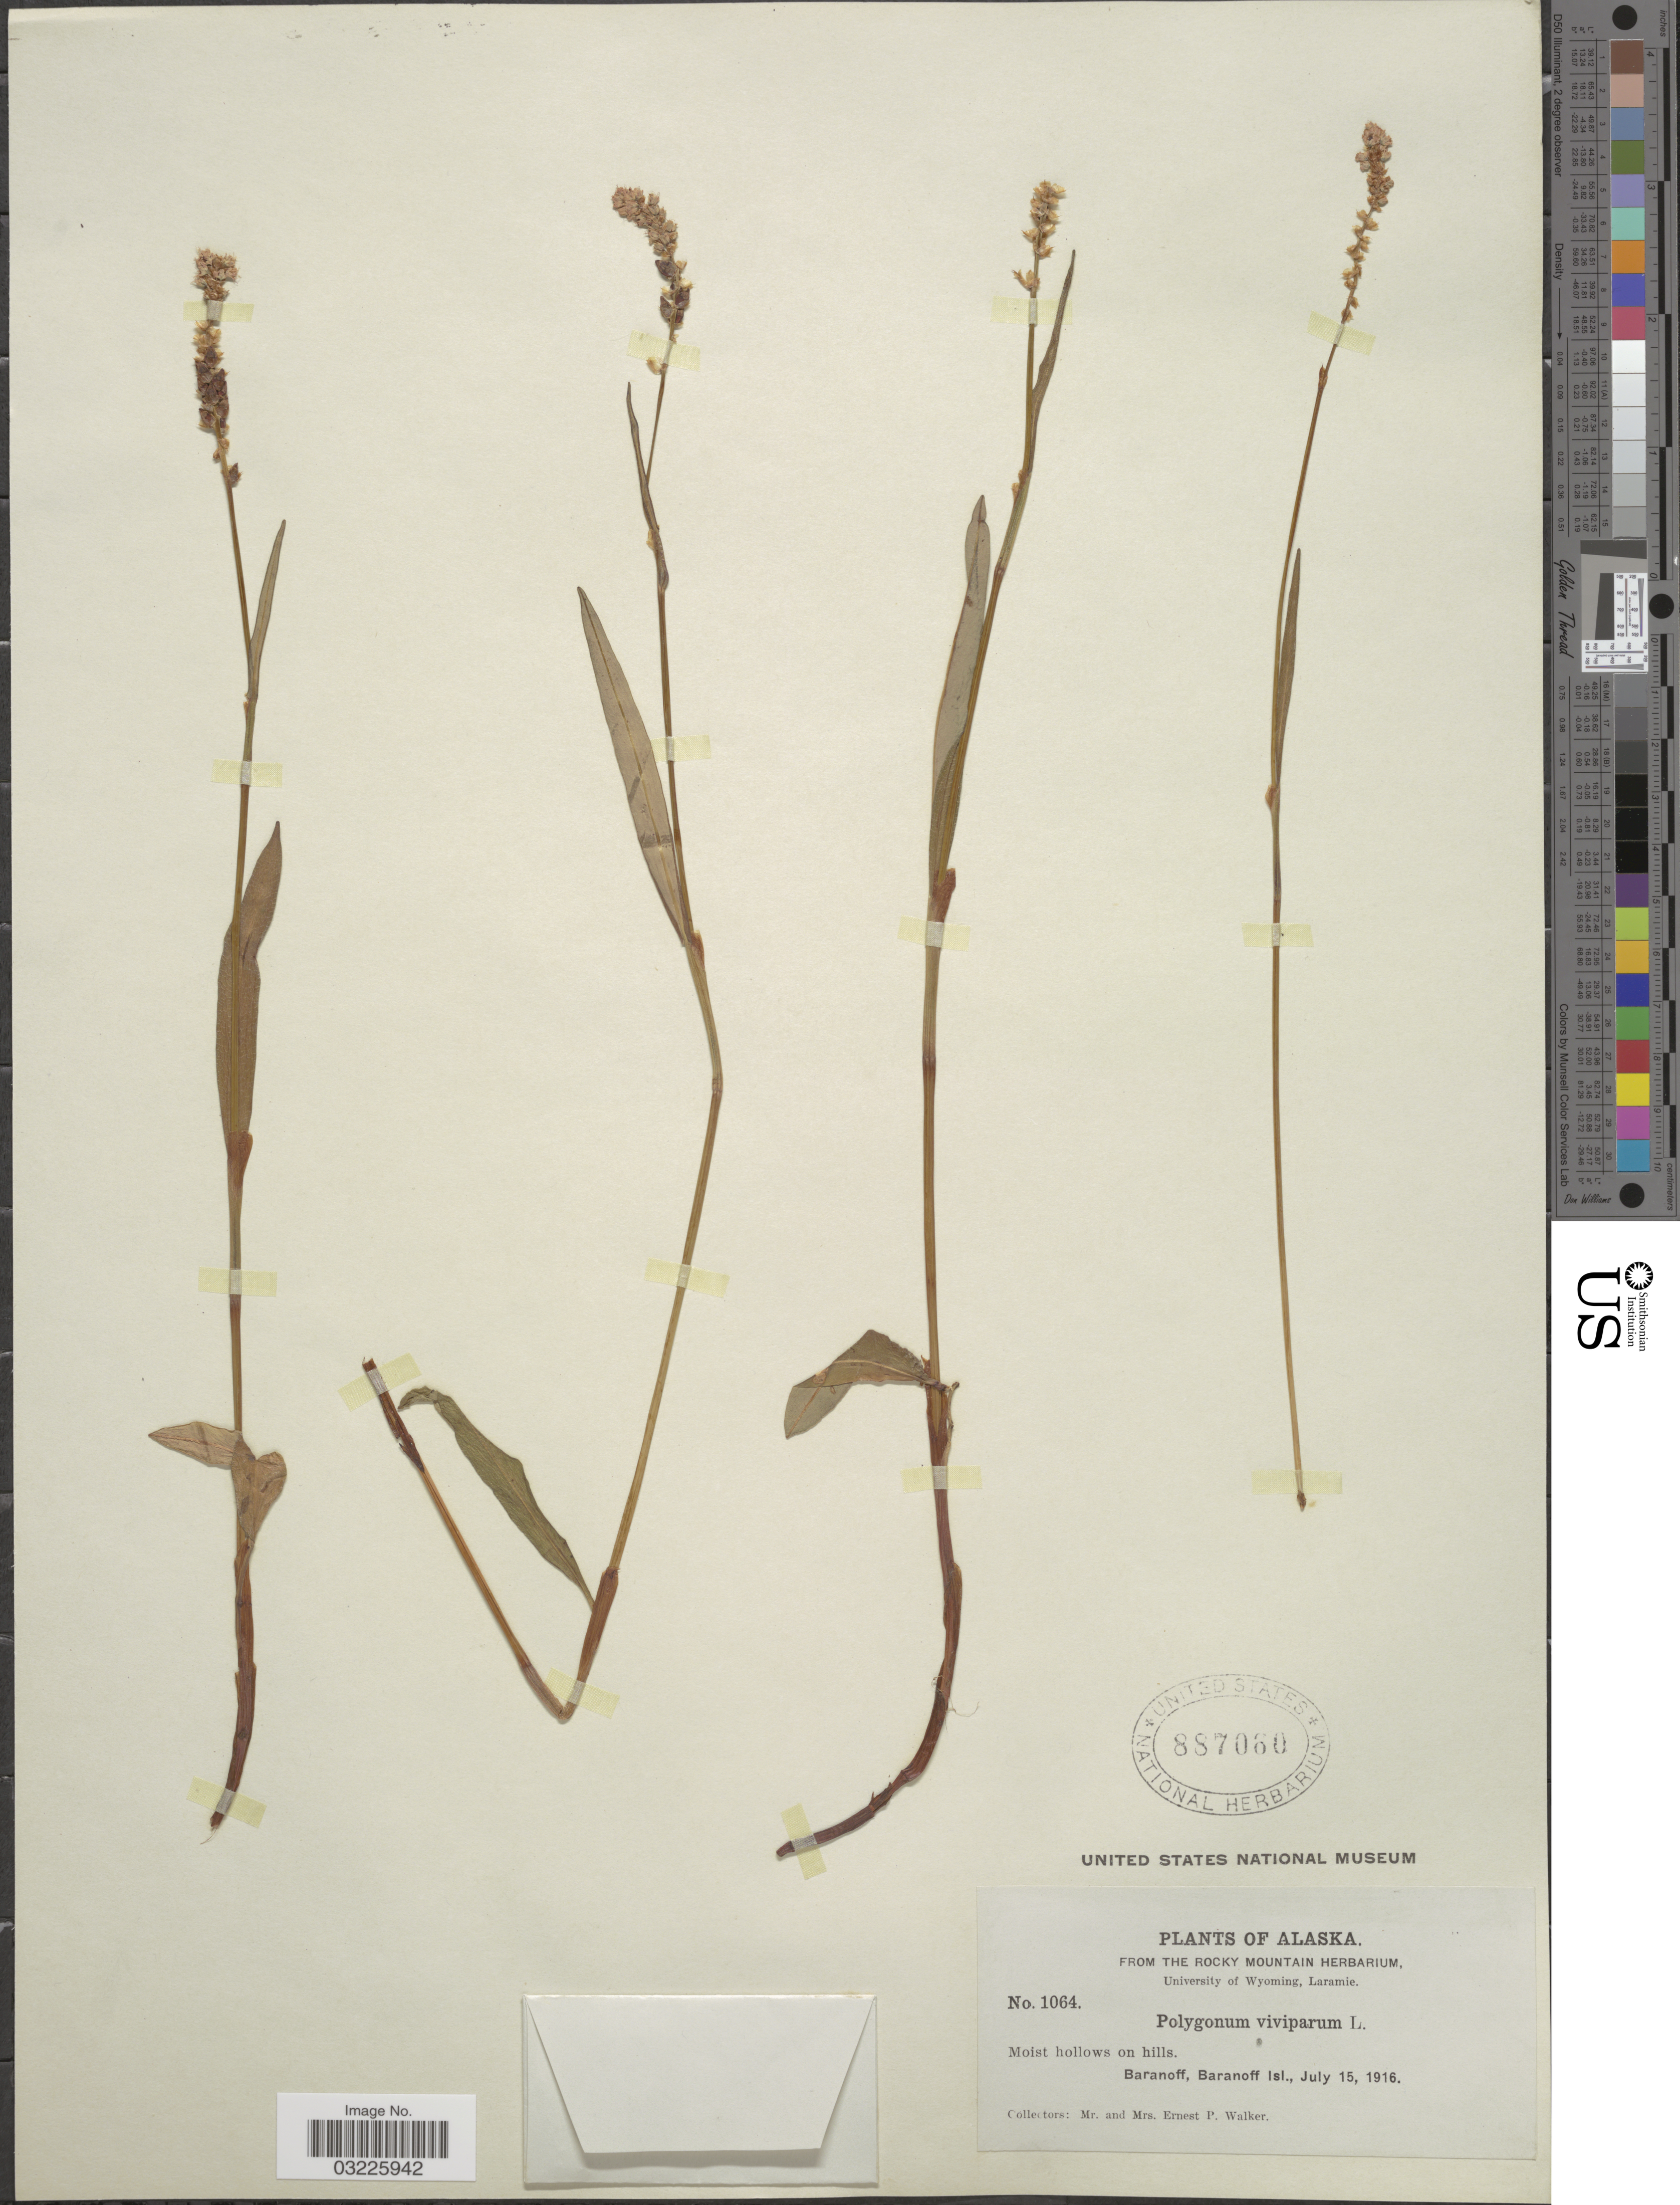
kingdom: Plantae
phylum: Tracheophyta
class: Magnoliopsida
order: Caryophyllales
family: Polygonaceae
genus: Bistorta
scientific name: Bistorta vivipara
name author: (L.) Delarbre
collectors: E. P. Walker & E. Walker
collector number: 1064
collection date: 1916-07-15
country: United States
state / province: Alaska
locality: Baranoff, Baranoff Isl.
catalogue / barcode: US 887060